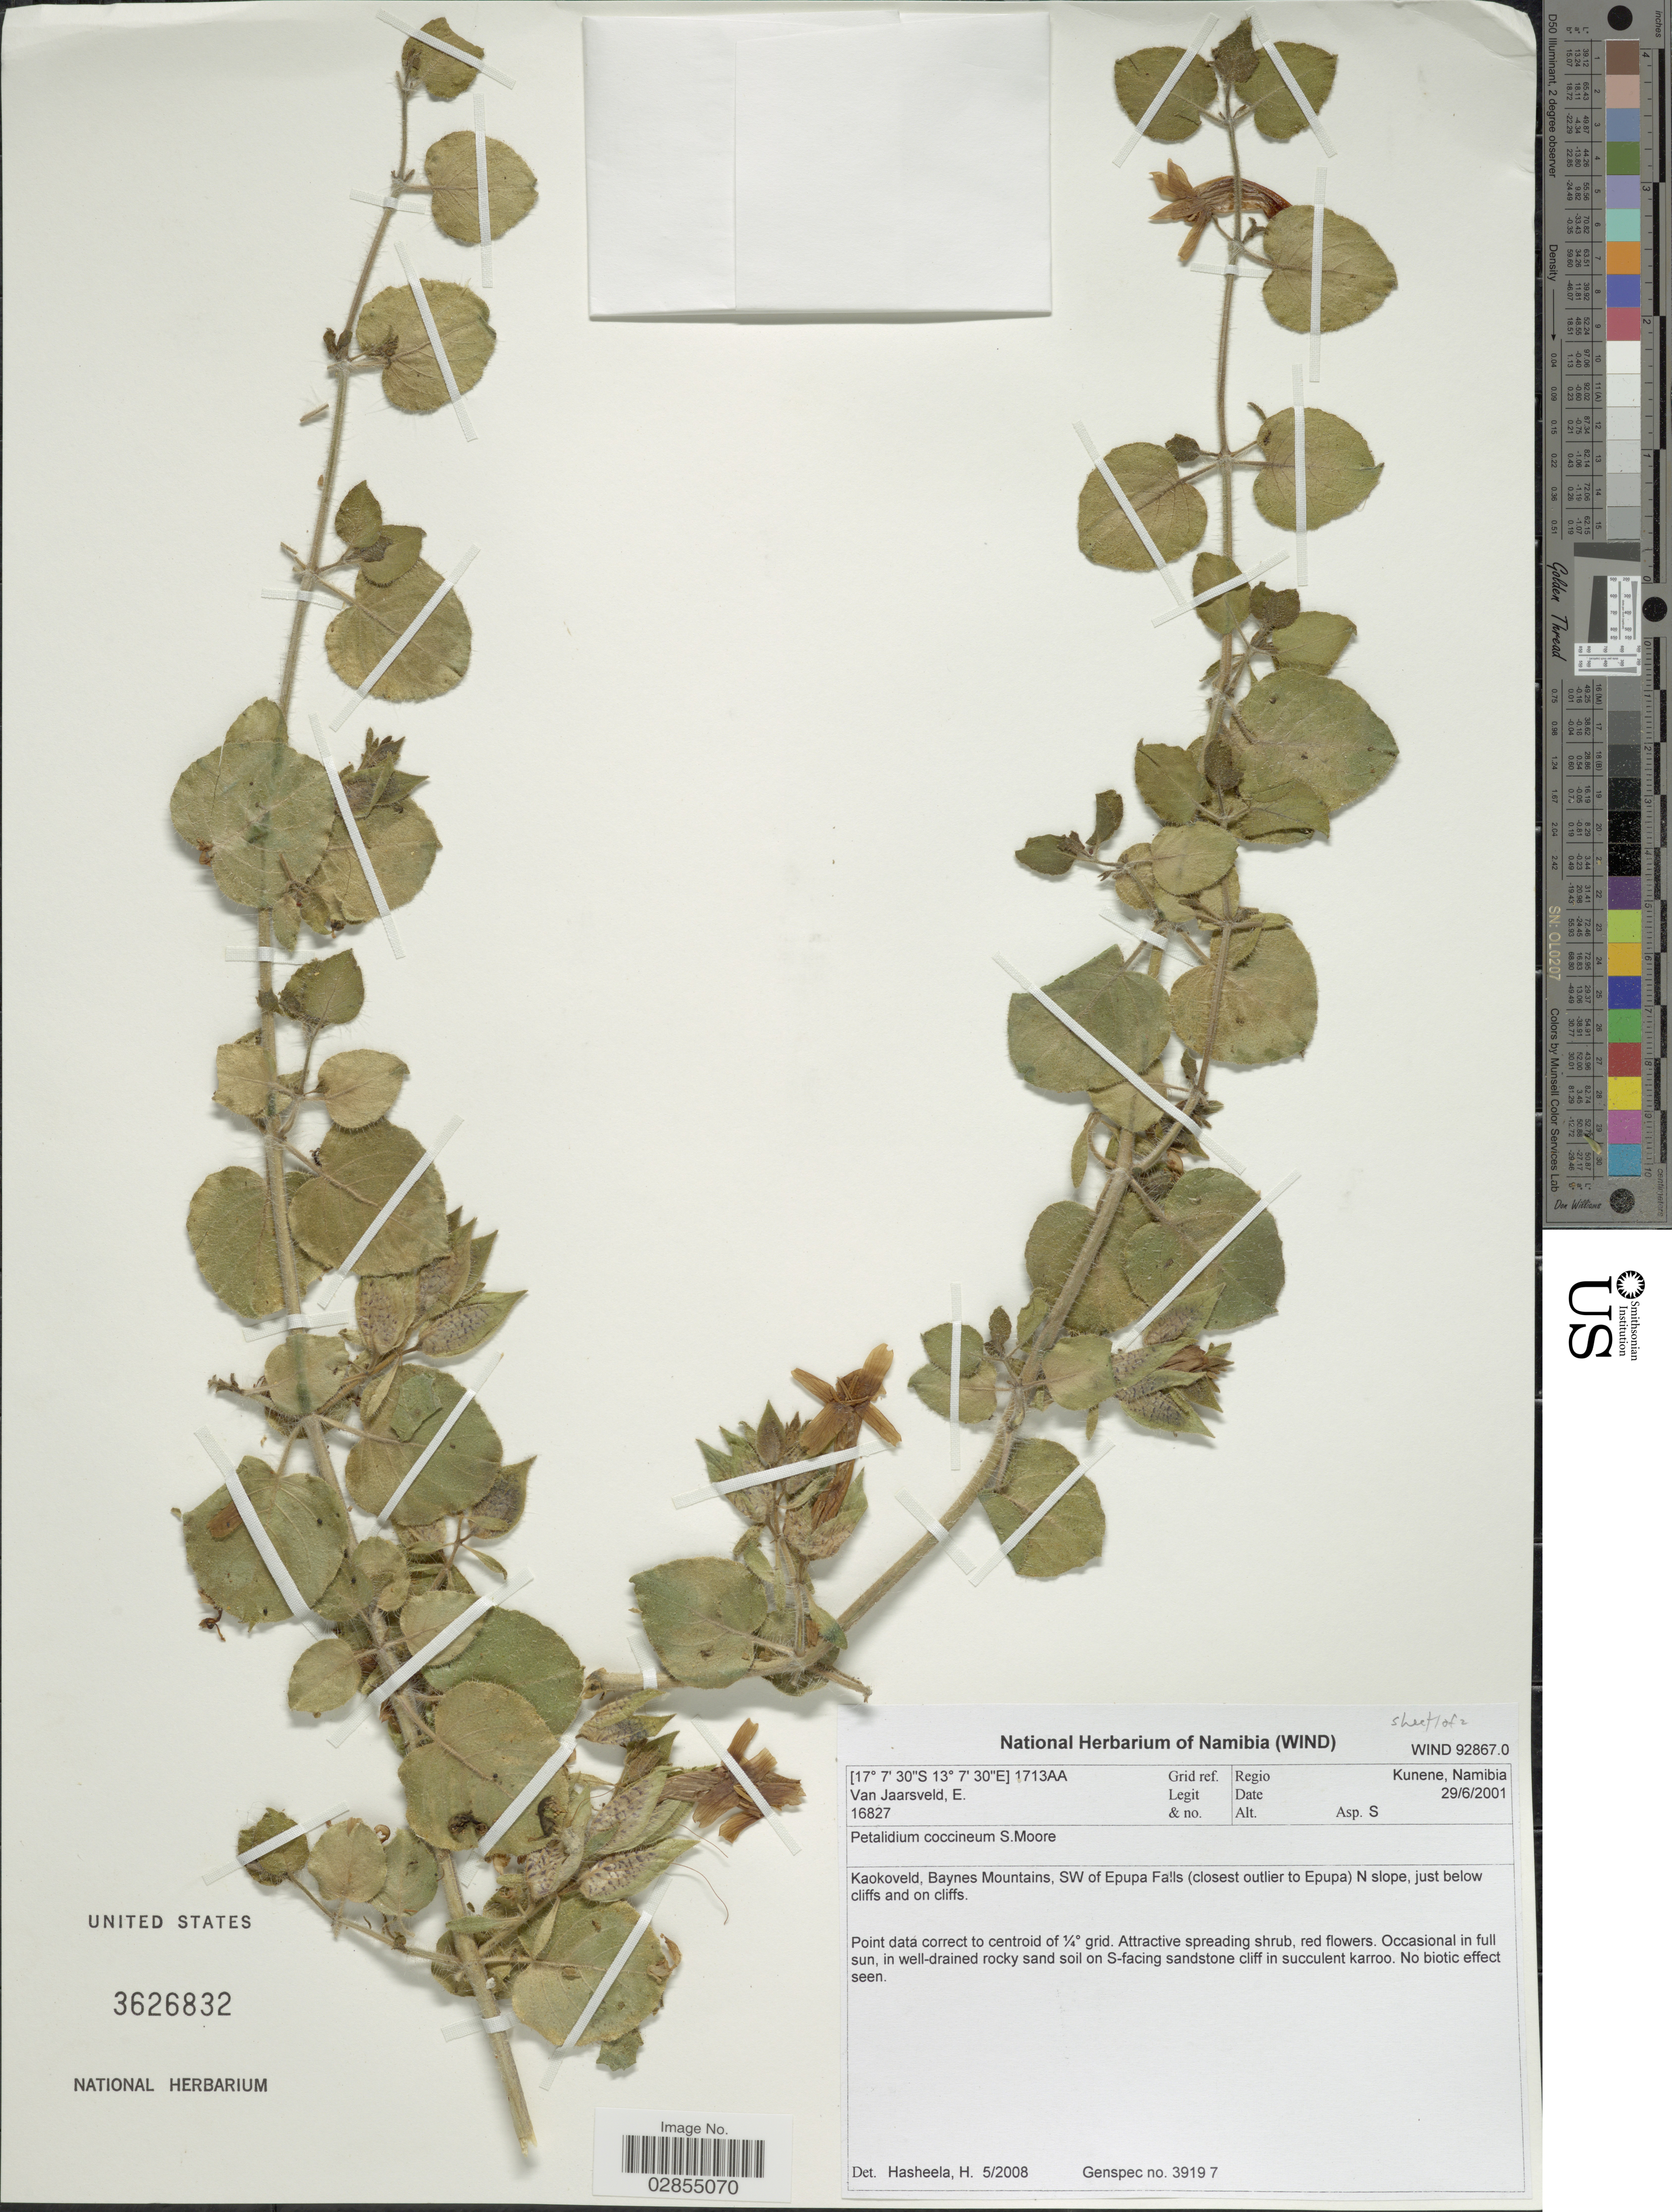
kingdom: Plantae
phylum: Tracheophyta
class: Magnoliopsida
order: Lamiales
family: Acanthaceae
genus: Petalidium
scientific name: Petalidium coccineum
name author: S. Moore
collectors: E. van Jaarsveld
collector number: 16827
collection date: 2001-06-29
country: Namibia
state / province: Kunene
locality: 1713AA. Regio Kunene, Kaokoveld, Baynes Mountains, SW of Epupa Falls (closest outlier to Epupa) N slope, just below cliffs and on cliffs.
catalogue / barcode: US 3626832